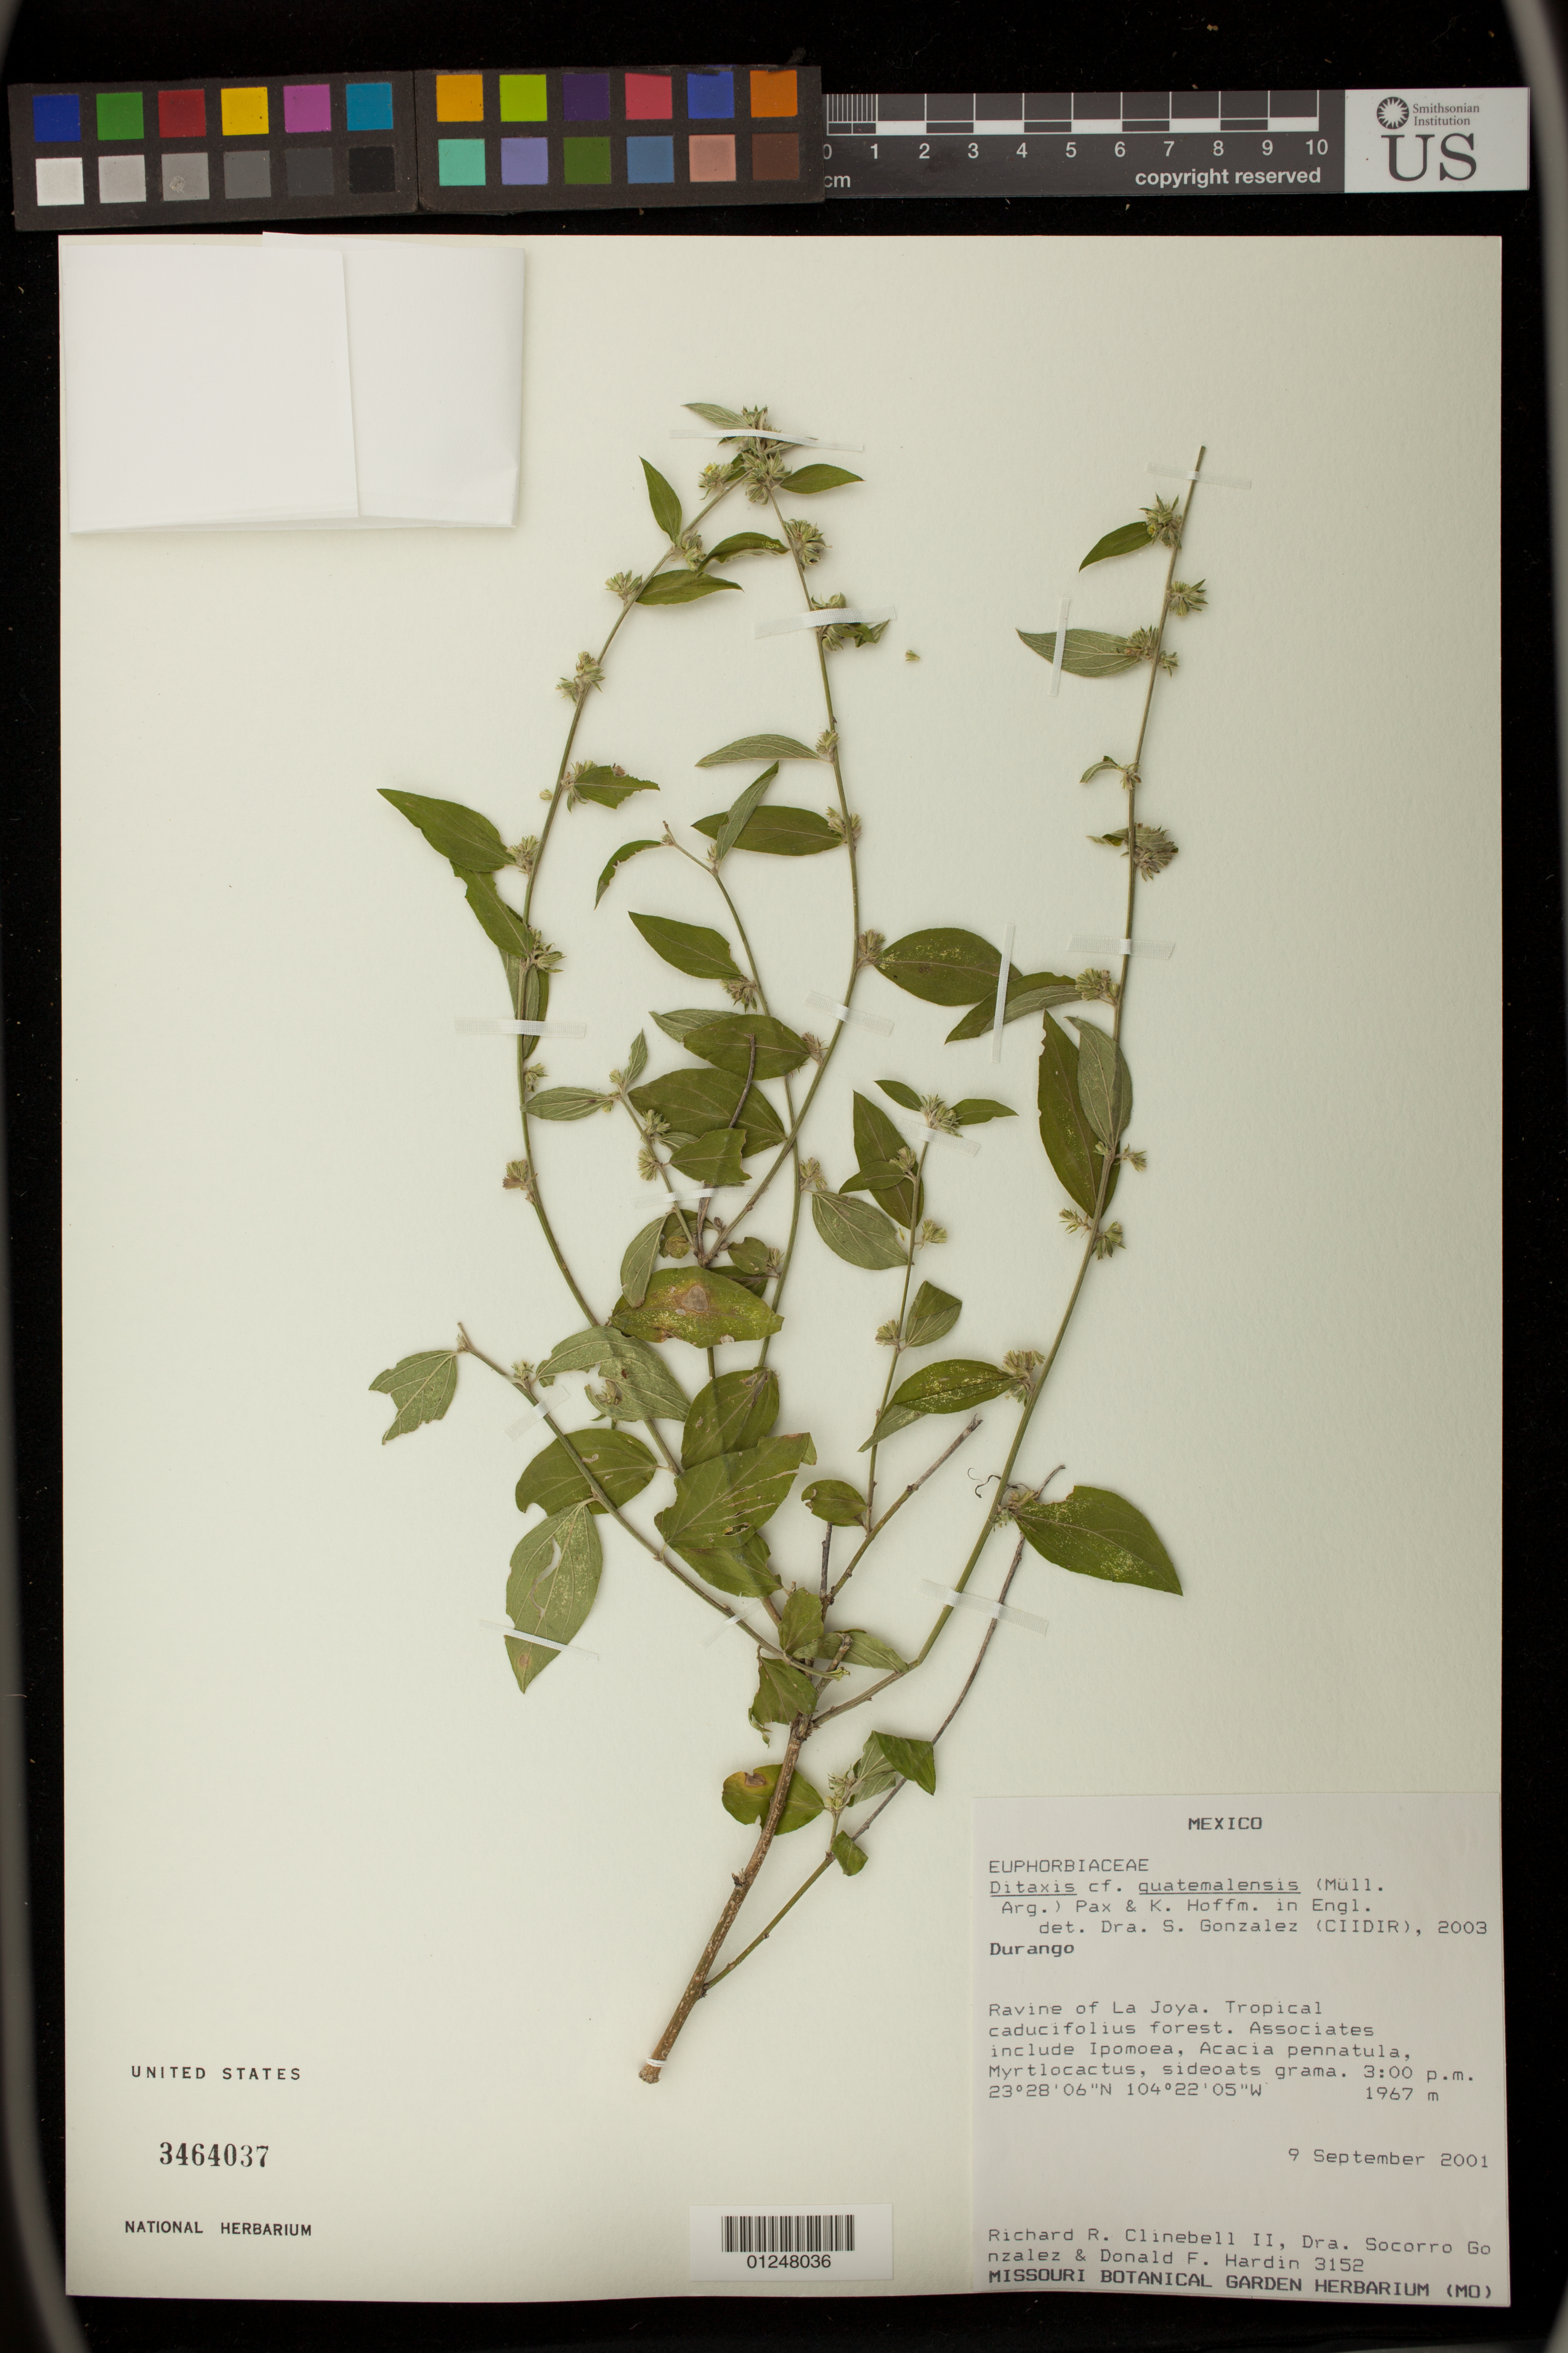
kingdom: Plantae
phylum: Tracheophyta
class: Magnoliopsida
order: Malpighiales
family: Euphorbiaceae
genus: Argythamnia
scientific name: Argythamnia guatemalensis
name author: Müll. Arg.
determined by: Külkamp, Josimar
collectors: R. Clinebell, S. Gonzalez & D. Hardin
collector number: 3152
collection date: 2001-09-09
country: Mexico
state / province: Durango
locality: Ravine of La Joya.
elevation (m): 1967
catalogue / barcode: US 3464037